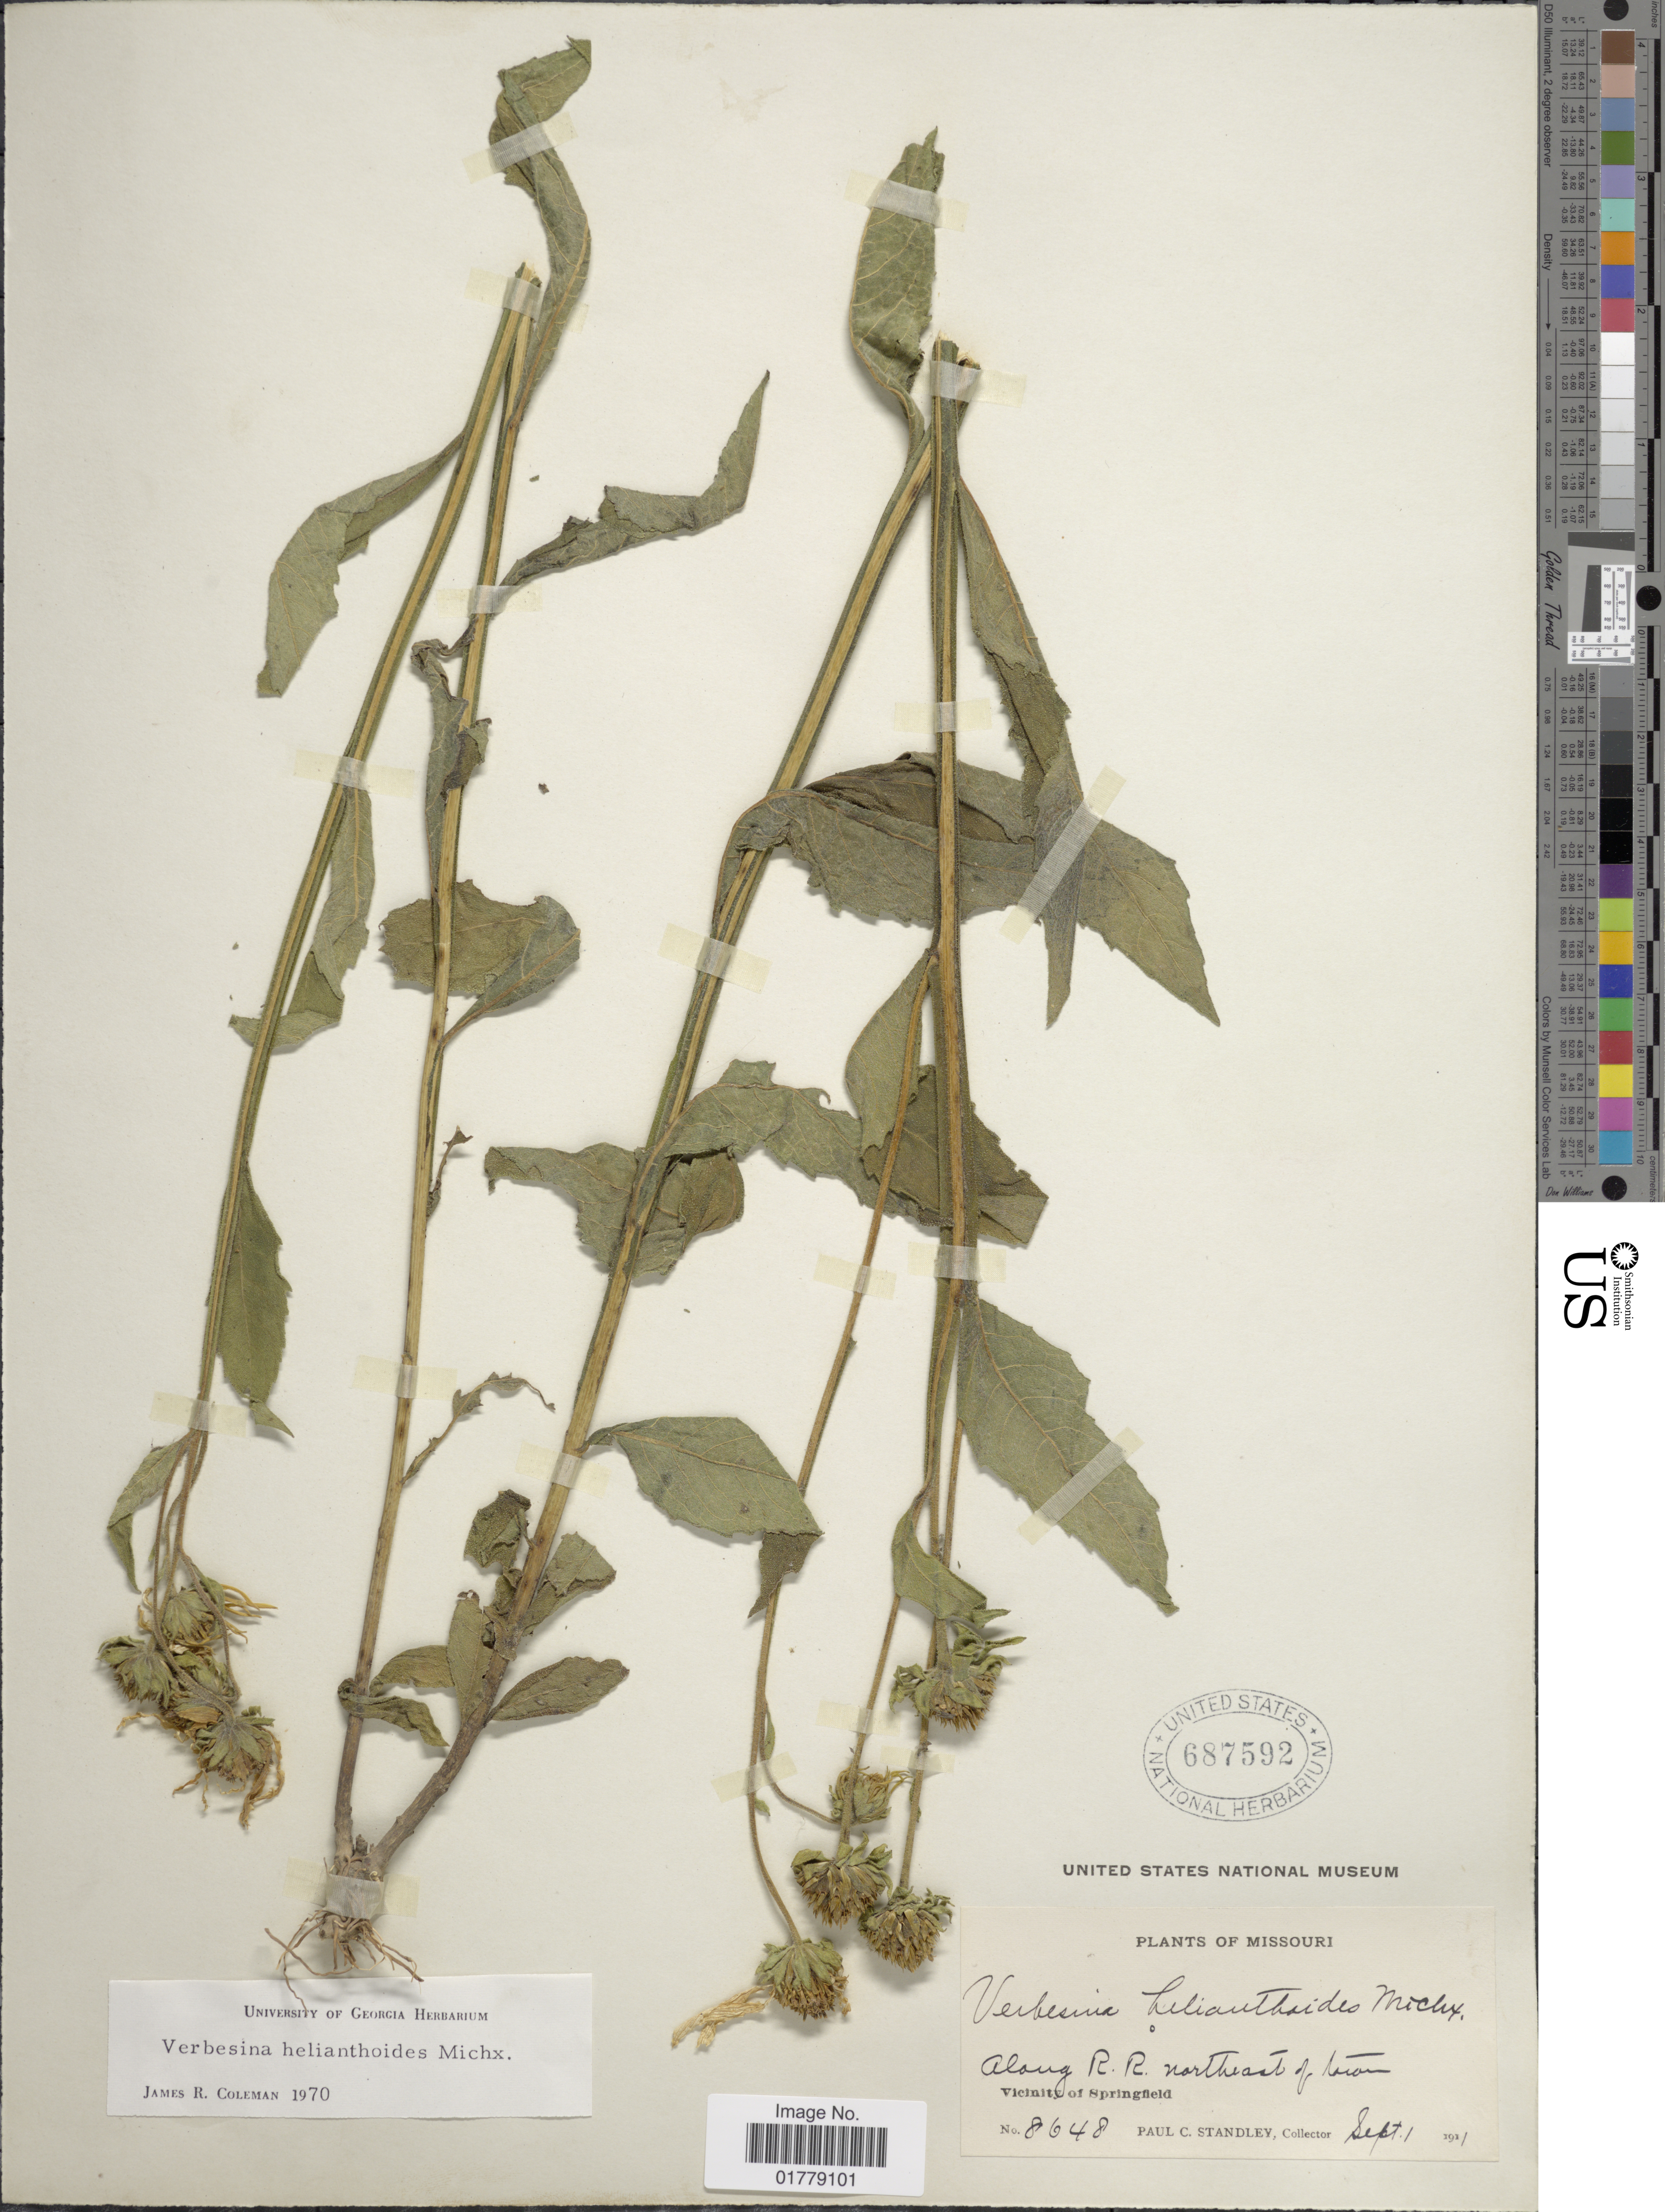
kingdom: Plantae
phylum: Tracheophyta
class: Magnoliopsida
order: Asterales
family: Asteraceae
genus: Verbesina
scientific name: Verbesina helianthoides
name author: Hook. & Arn. in Hook.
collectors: P. C. Standley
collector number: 8648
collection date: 1911-09-01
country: United States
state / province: Missouri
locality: Along R.R. northeast of town. Vicinity of Springfield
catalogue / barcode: US 687592